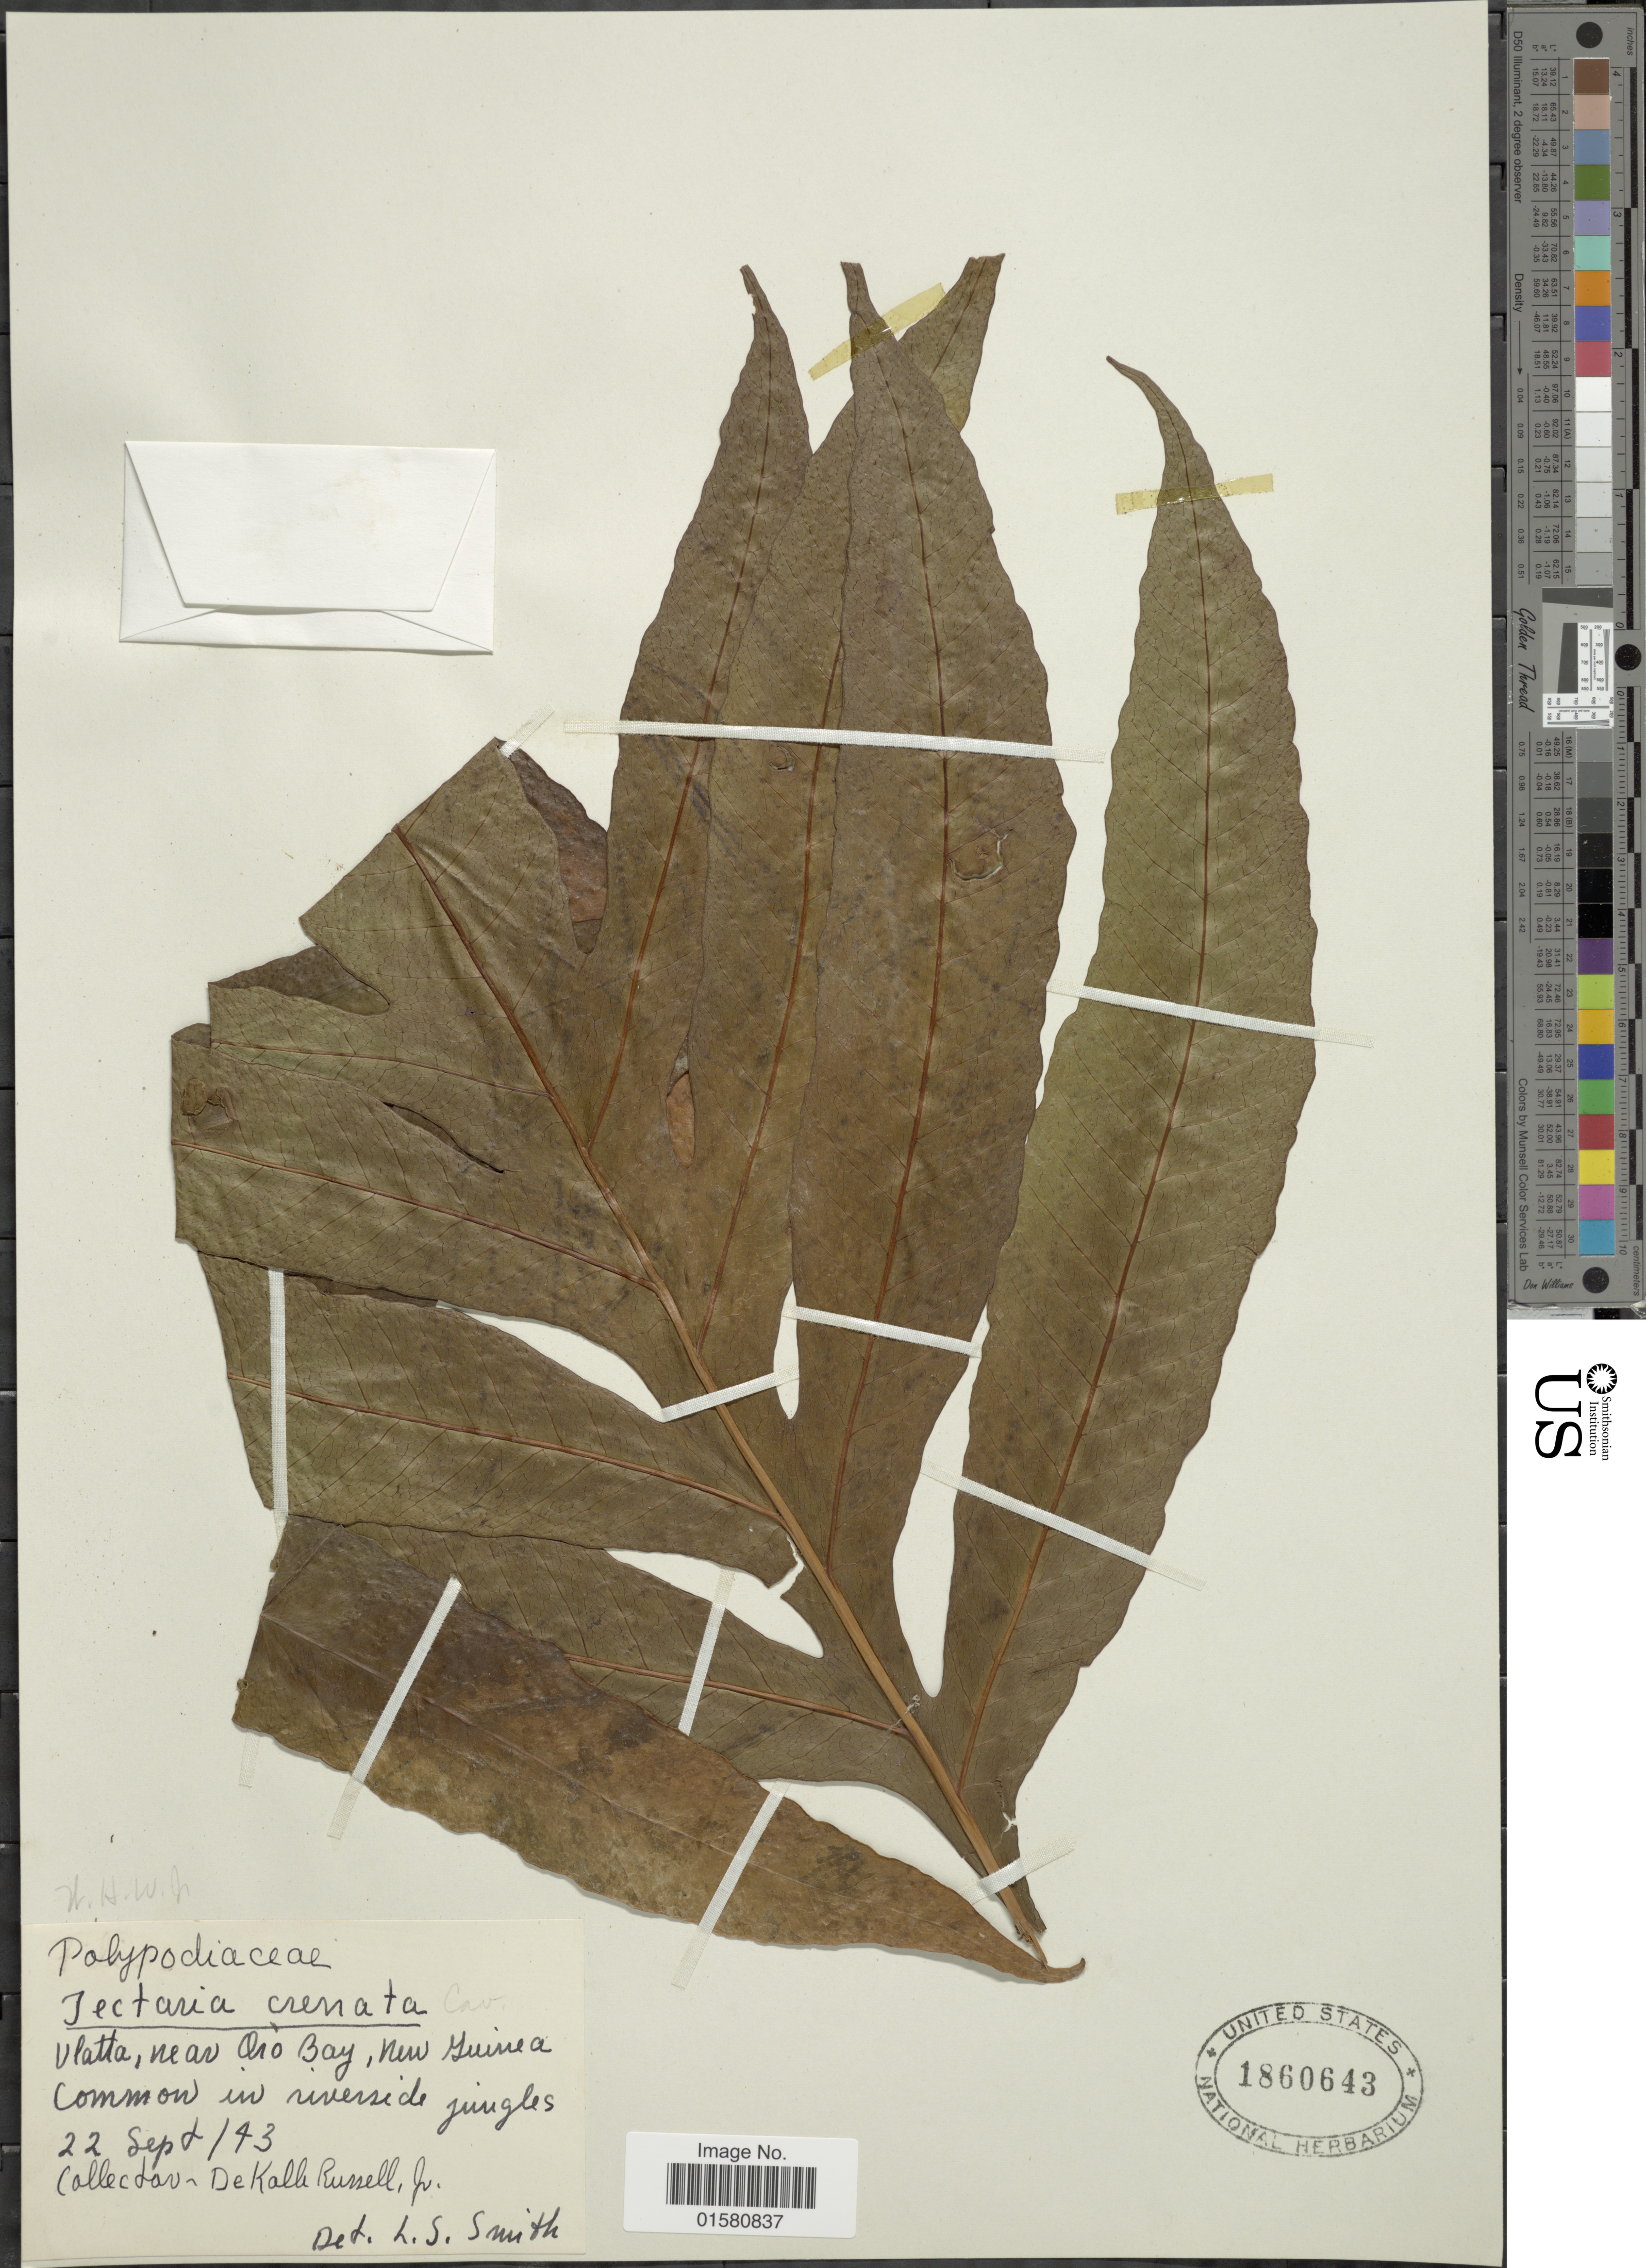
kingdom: Plantae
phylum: Tracheophyta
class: Polypodiopsida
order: Polypodiales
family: Tectariaceae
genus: Tectaria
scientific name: Tectaria crenata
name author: Cav.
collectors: D. K. Russell Jr.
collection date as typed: Transcribed d/m/y: 22/9/43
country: Papua New Guinea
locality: Ulatta, near Rio Bay, new Guinea. Common in riverside jungles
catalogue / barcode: US 1860643